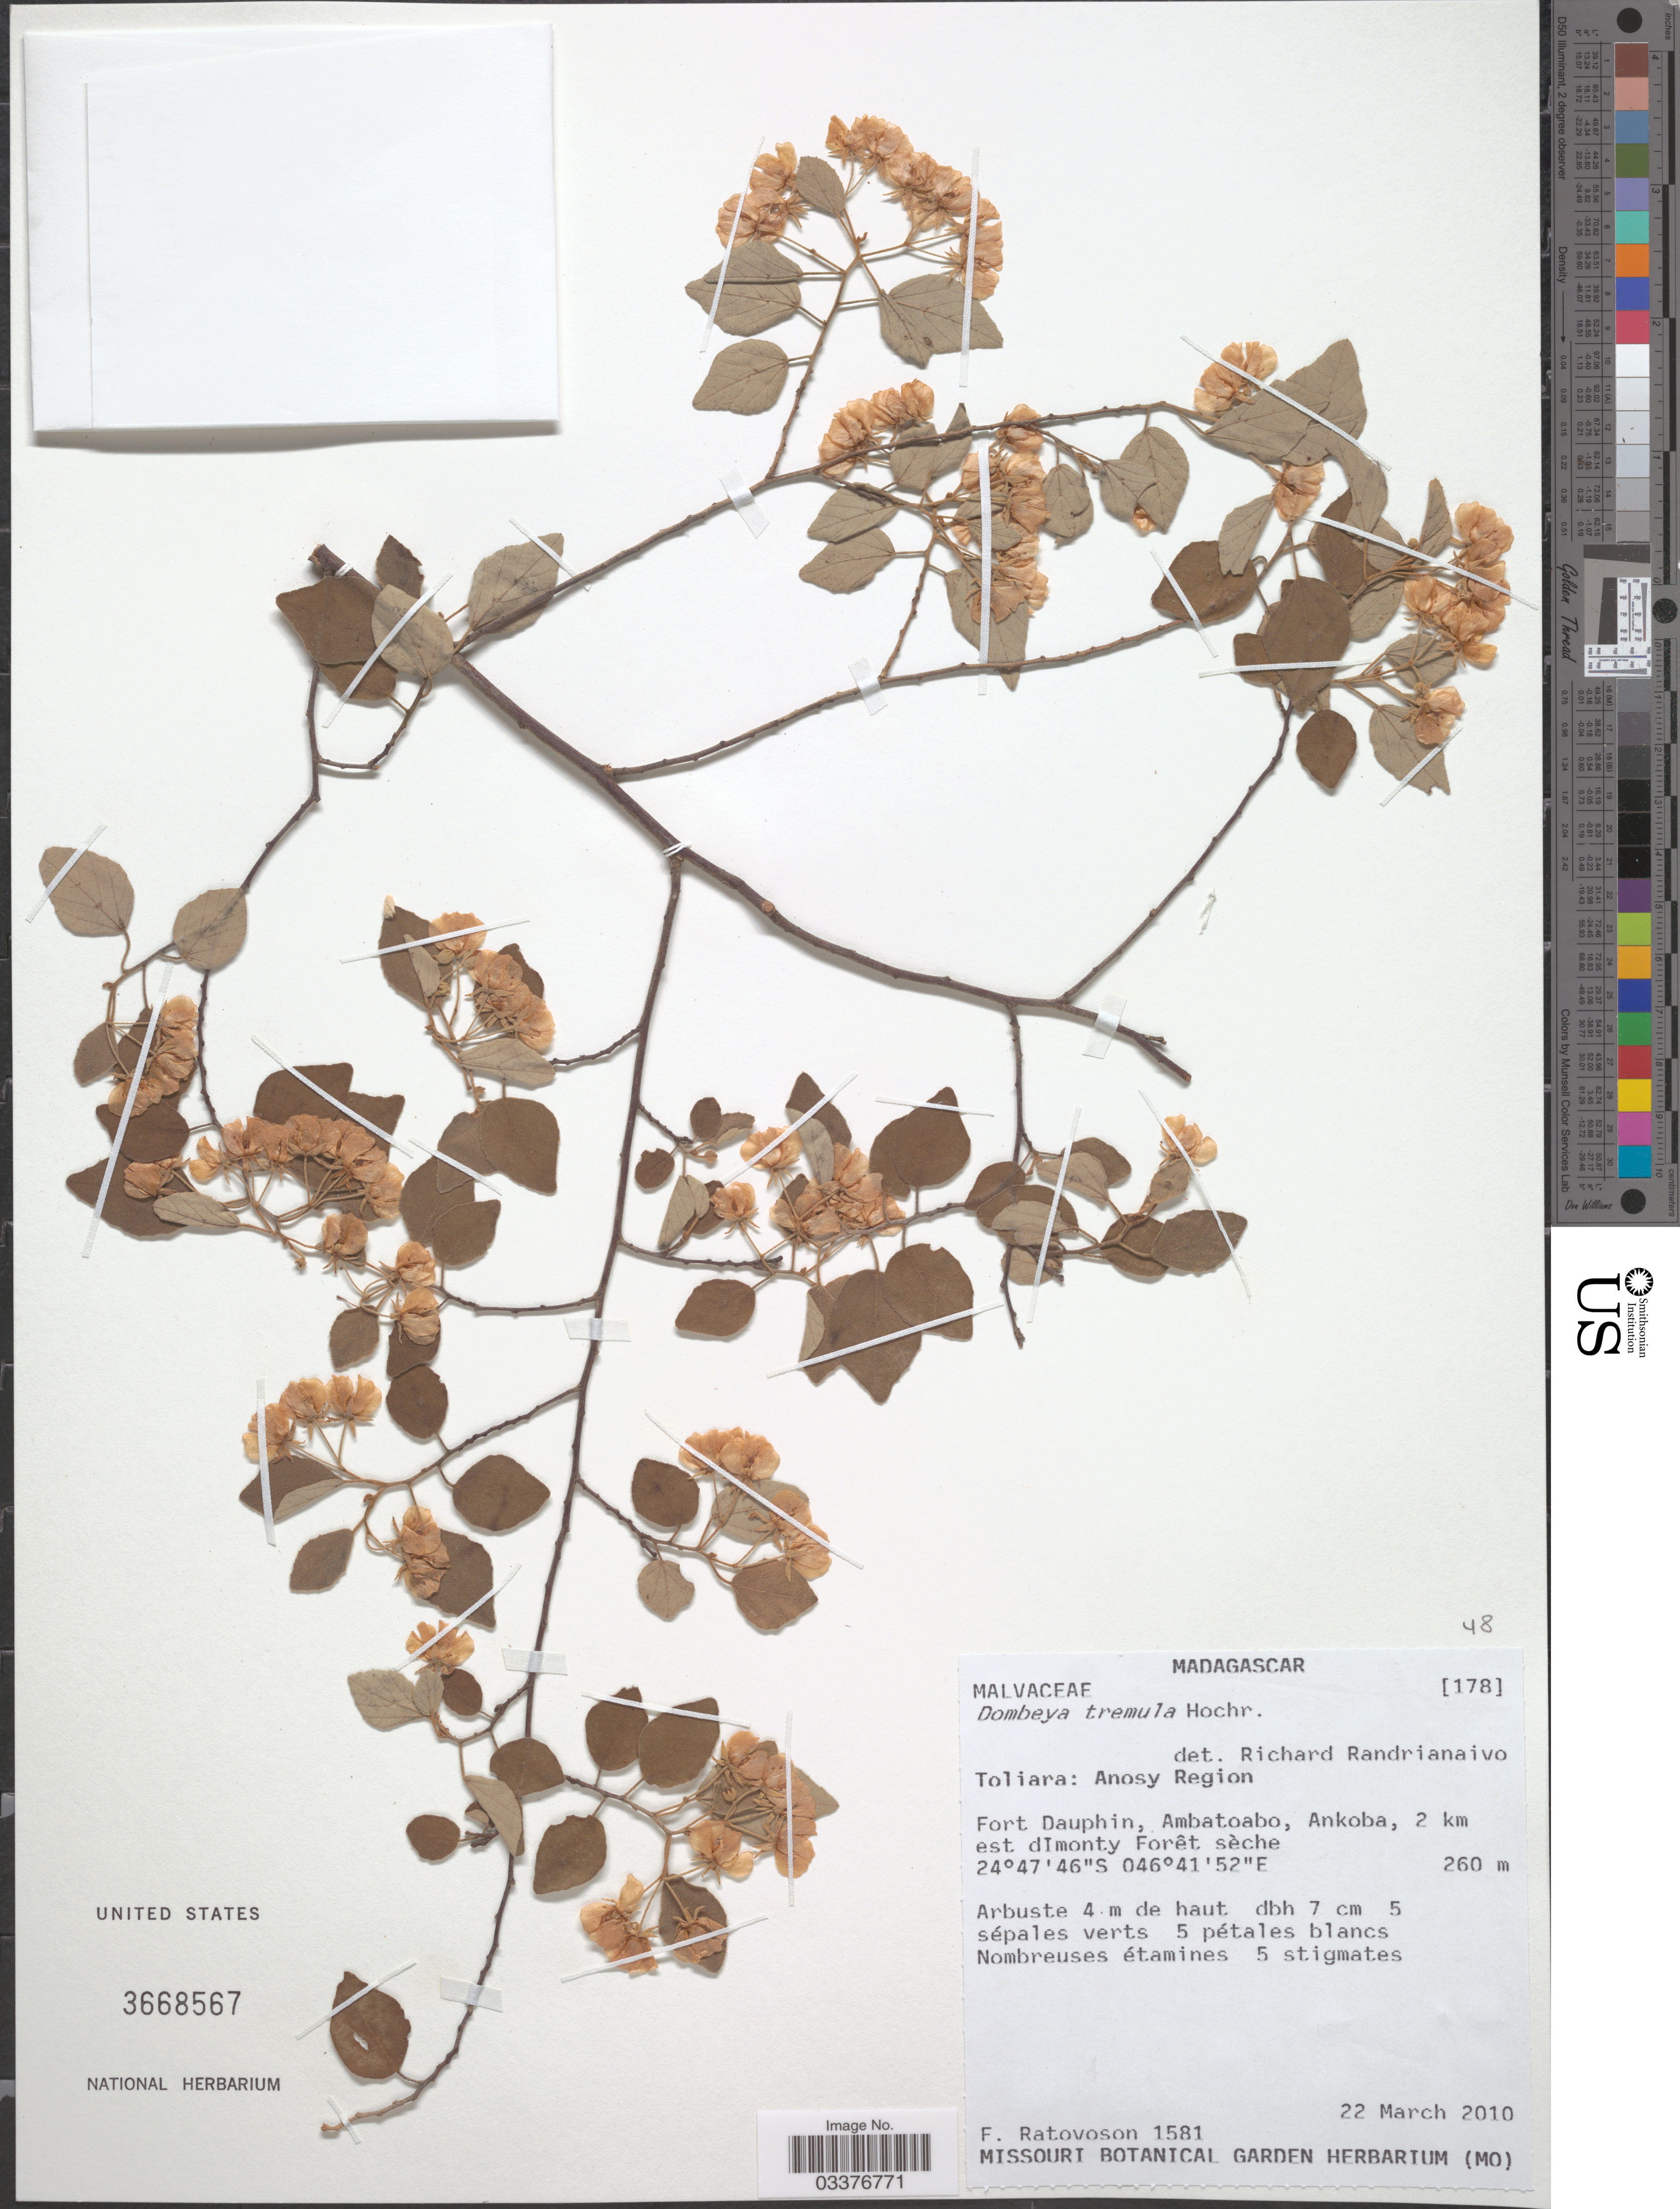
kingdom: Plantae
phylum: Tracheophyta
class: Magnoliopsida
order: Malvales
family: Malvaceae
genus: Ruizia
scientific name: Ruizia tremula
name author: (Hochr.) Dorr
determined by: Dorr, L. J., (BOT), Smithsonian Institution - National Museum of Natural History (UNITED STATES)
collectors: F. Ratovoson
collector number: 1581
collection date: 2010-03-22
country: Madagascar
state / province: Anosy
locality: Anosy Region. Fort Dauphin, Ambatoabo, Ankoba, 2 km est dImonty Forêt sèche.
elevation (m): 260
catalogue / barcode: US 3668567